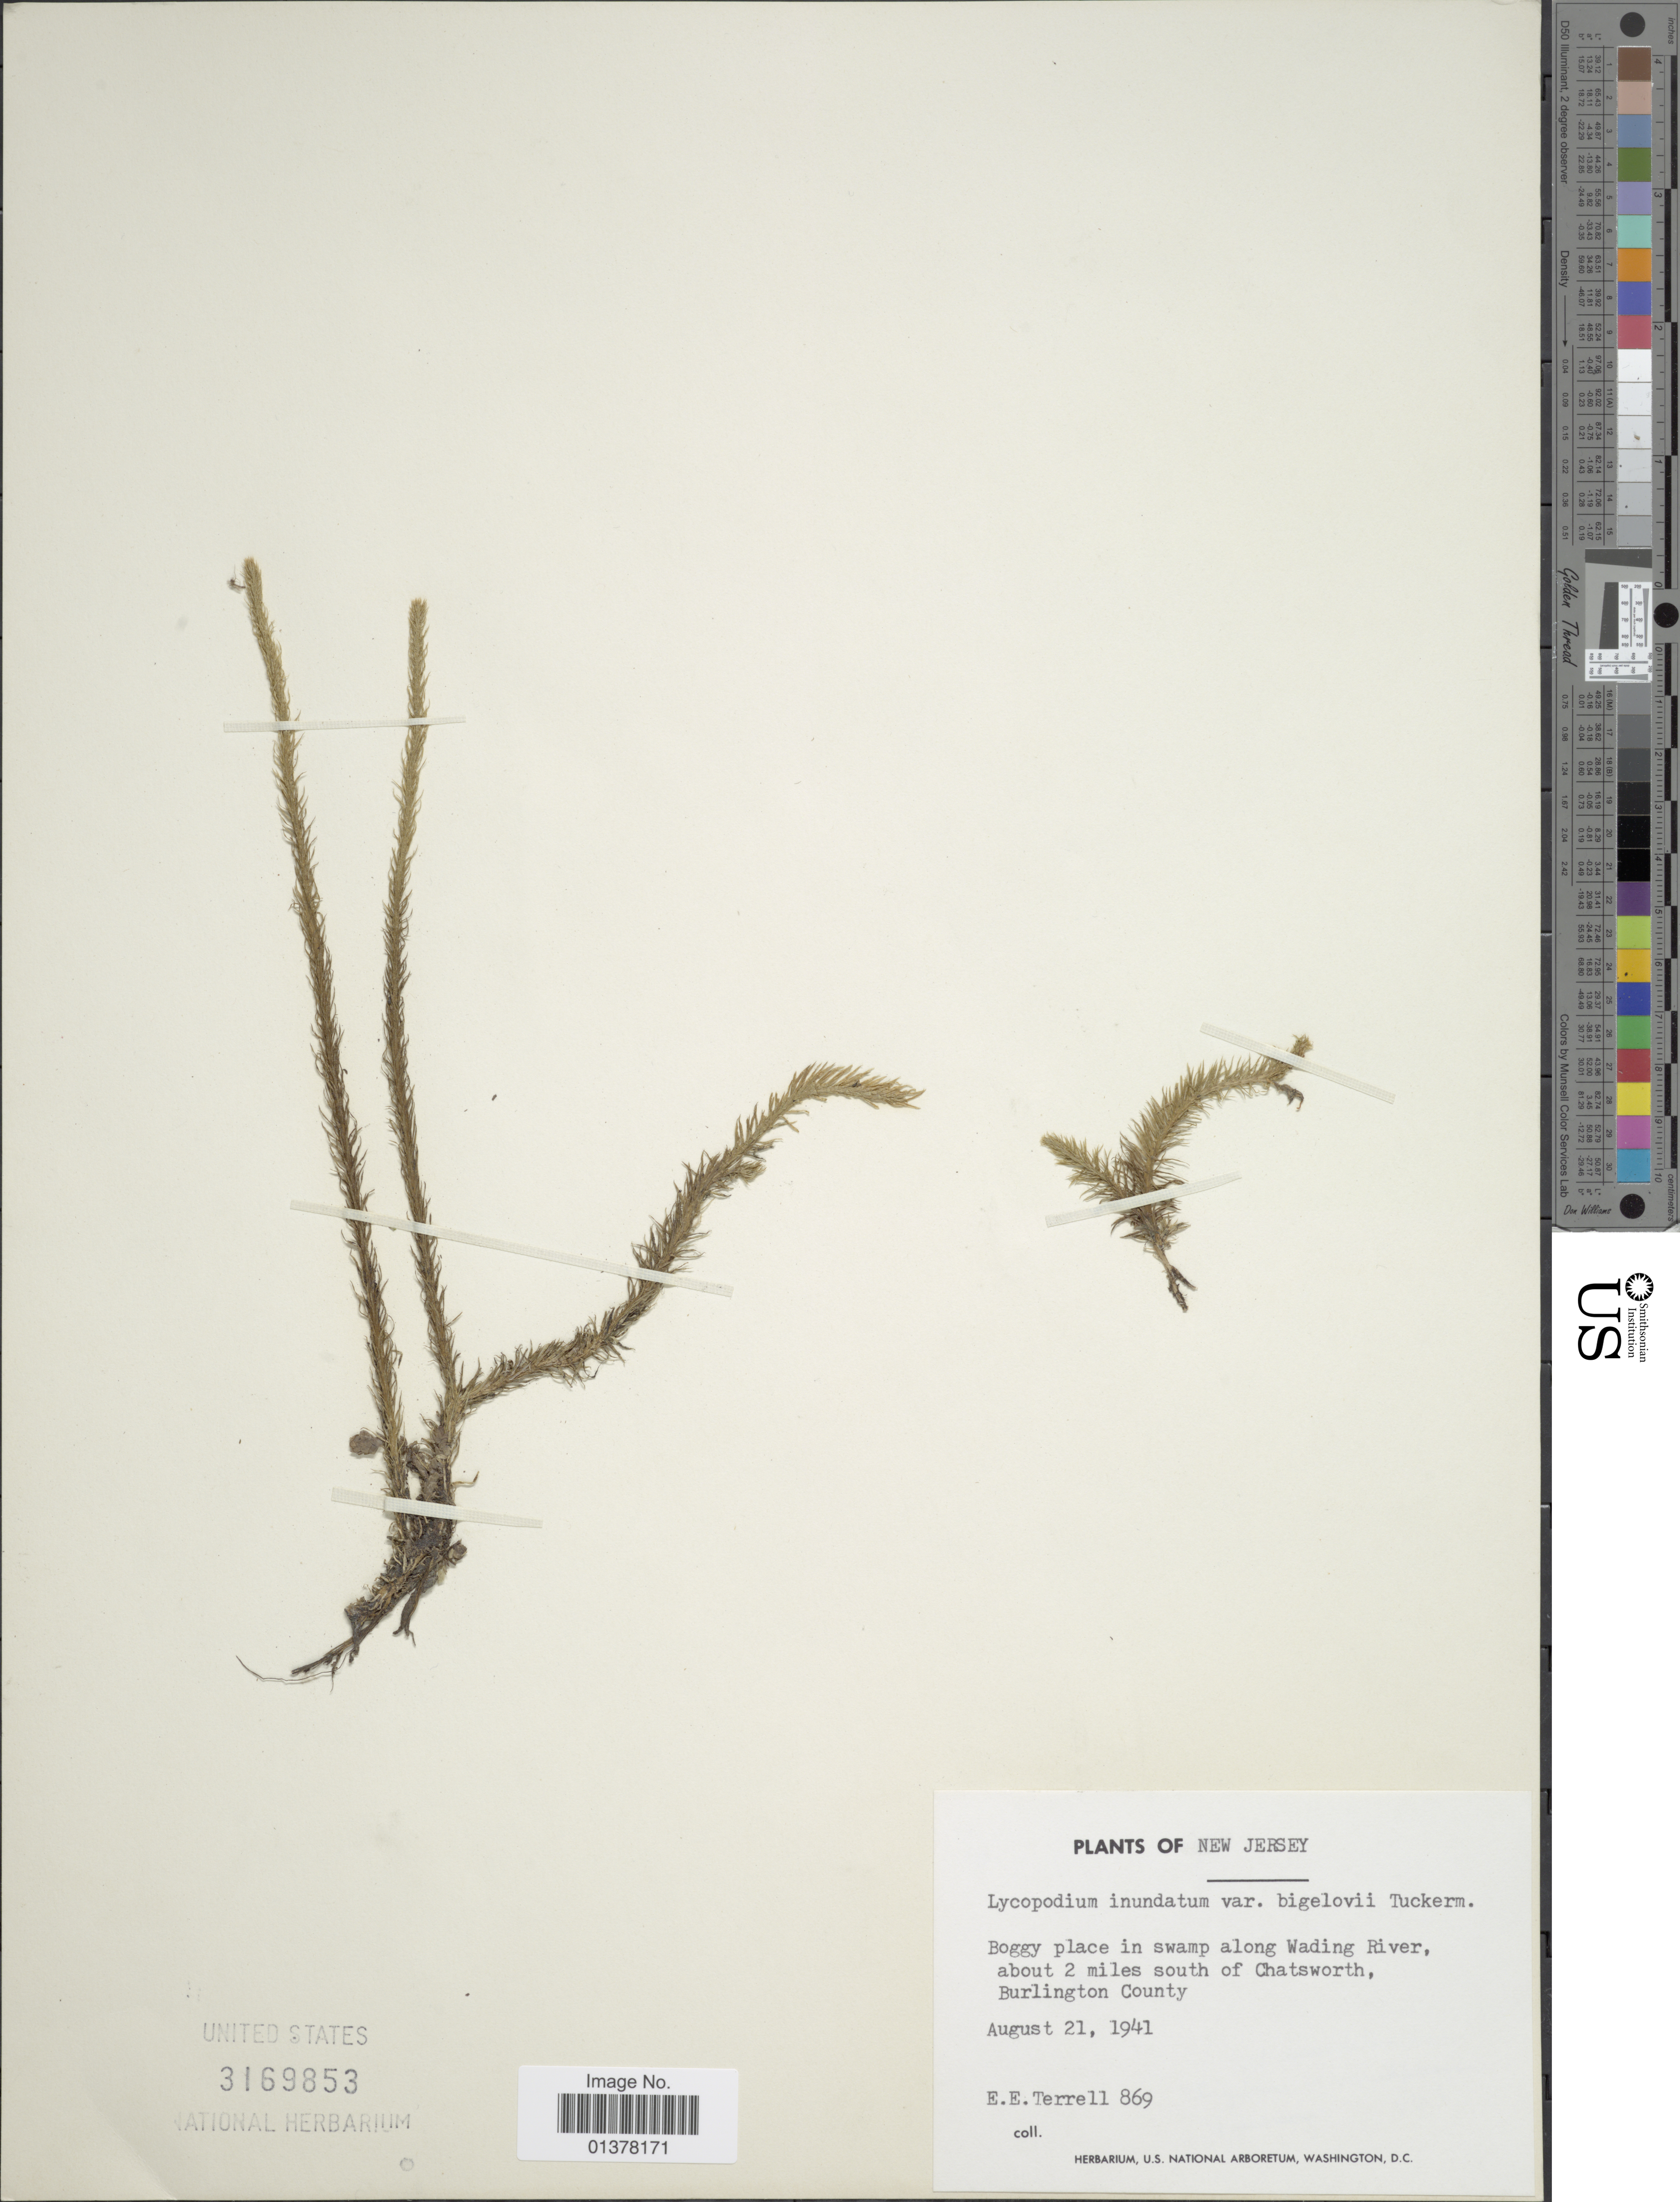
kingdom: Plantae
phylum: Tracheophyta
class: Lycopodiopsida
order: Lycopodiales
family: Lycopodiaceae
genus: Lycopodiella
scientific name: Lycopodiella appressa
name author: (Chapm.) Cranfill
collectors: E. E. Terrell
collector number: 869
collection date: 1941-08-21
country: United States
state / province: New Jersey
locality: Boggy place in swamp along Wading River, about 2 miles south of Chatsworth, Burlington County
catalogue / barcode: US 3169853